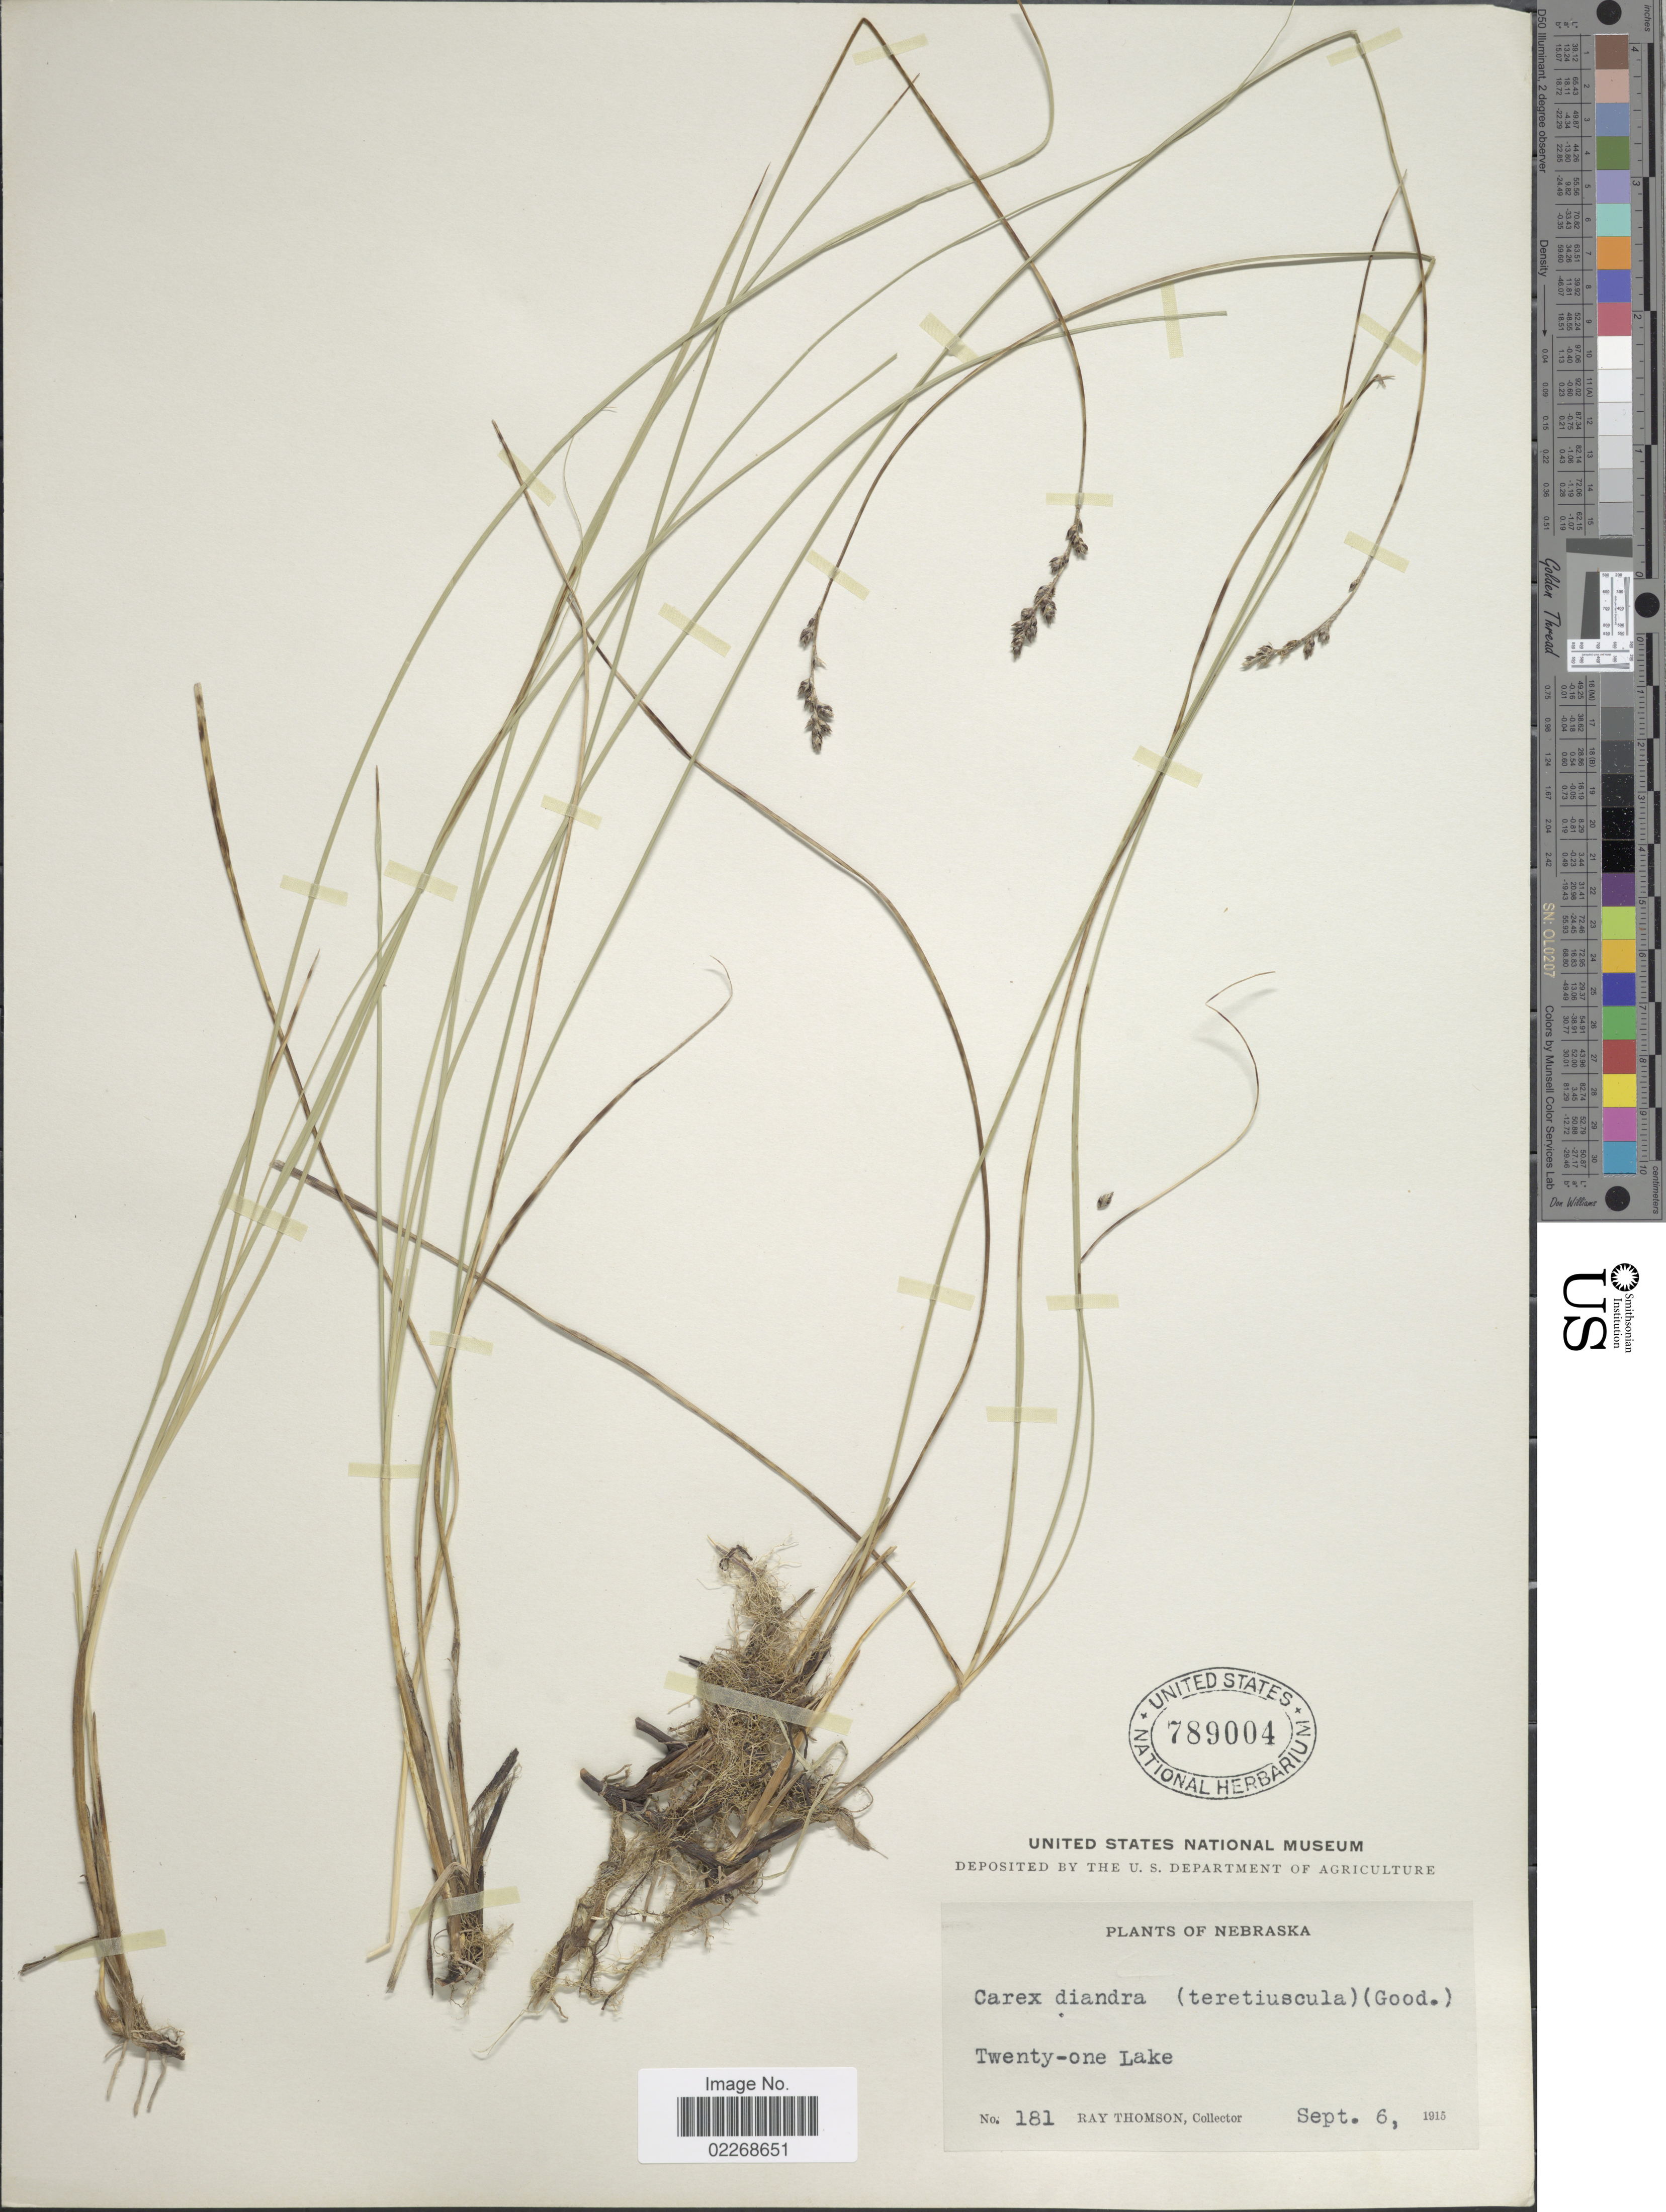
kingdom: Plantae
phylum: Tracheophyta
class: Liliopsida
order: Poales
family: Cyperaceae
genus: Carex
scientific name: Carex diandra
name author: Schrank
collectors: R. Thomson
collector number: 181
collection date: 1915-09-06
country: United States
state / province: Nebraska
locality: Twenty-one Lake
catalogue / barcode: US 789004